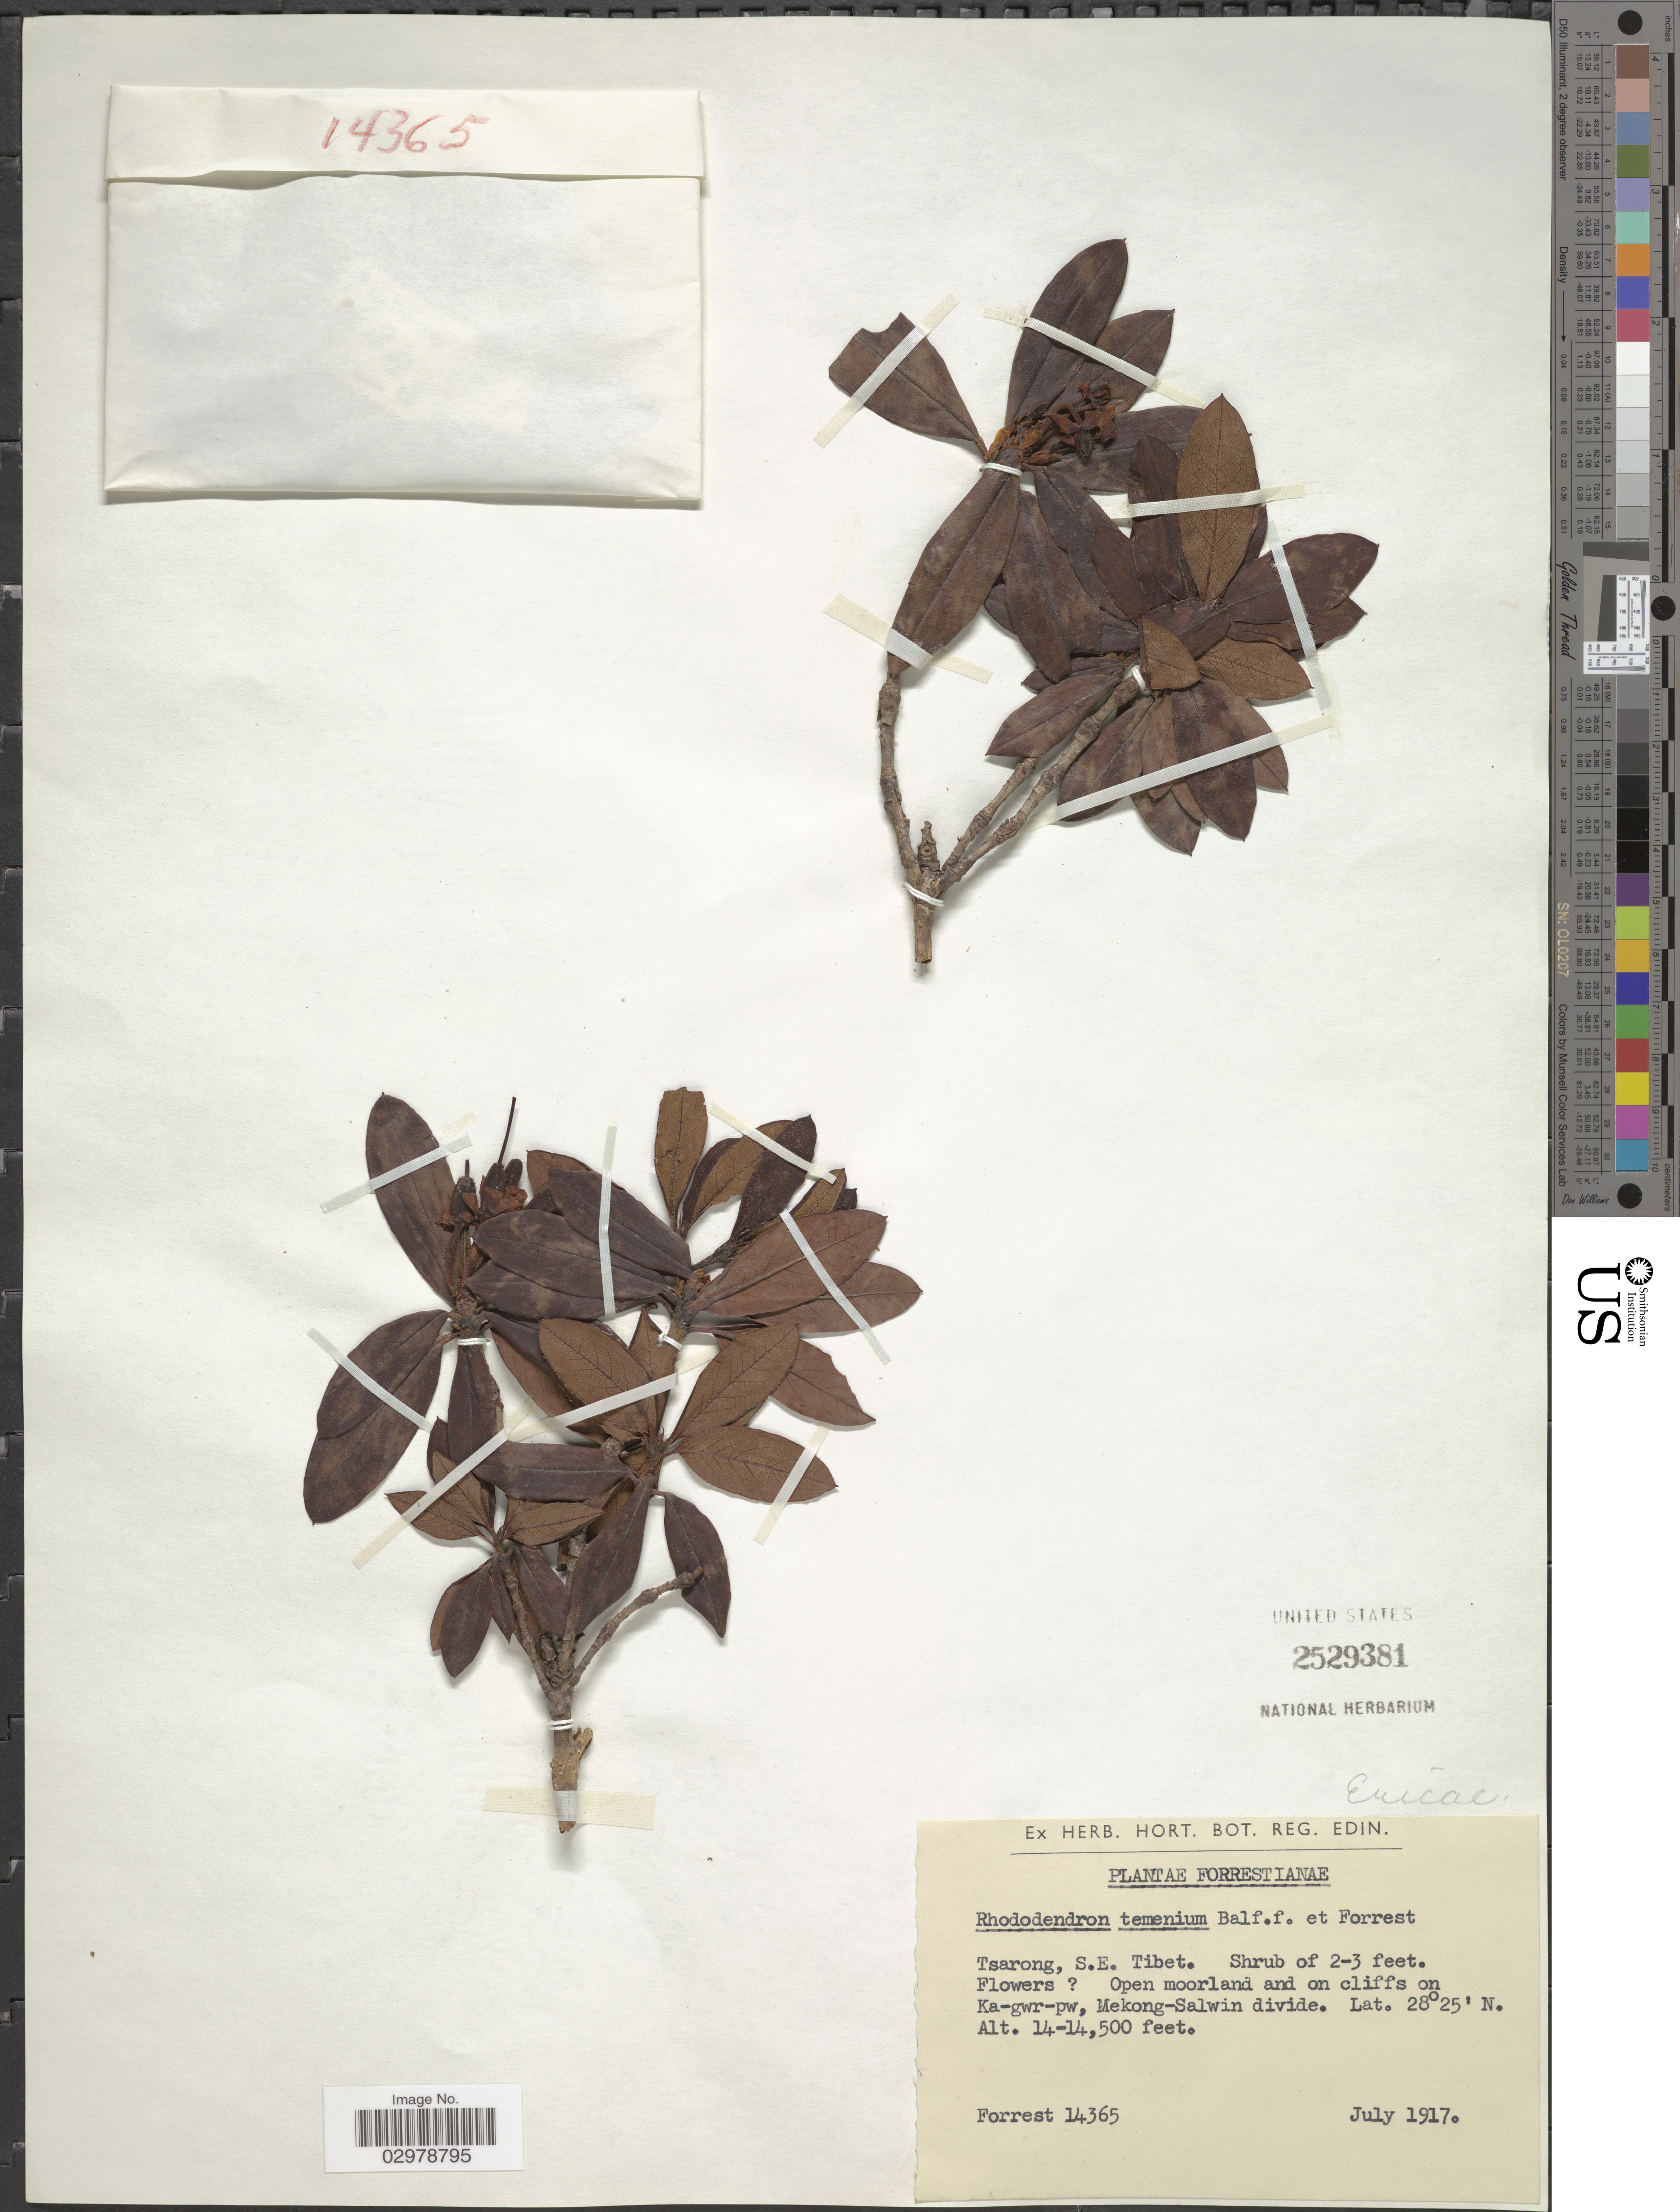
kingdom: Plantae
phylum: Tracheophyta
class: Magnoliopsida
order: Ericales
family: Ericaceae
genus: Rhododendron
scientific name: Rhododendron temenium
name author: Balf. f. & Forrest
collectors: -. Forrest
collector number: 14365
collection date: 1917-07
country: China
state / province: Xizang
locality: Tsarong, S.E. Tibet. Cliffs on Ka-gwr-pw, Mekong-Salwin divide.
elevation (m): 4267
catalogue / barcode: US 2529381